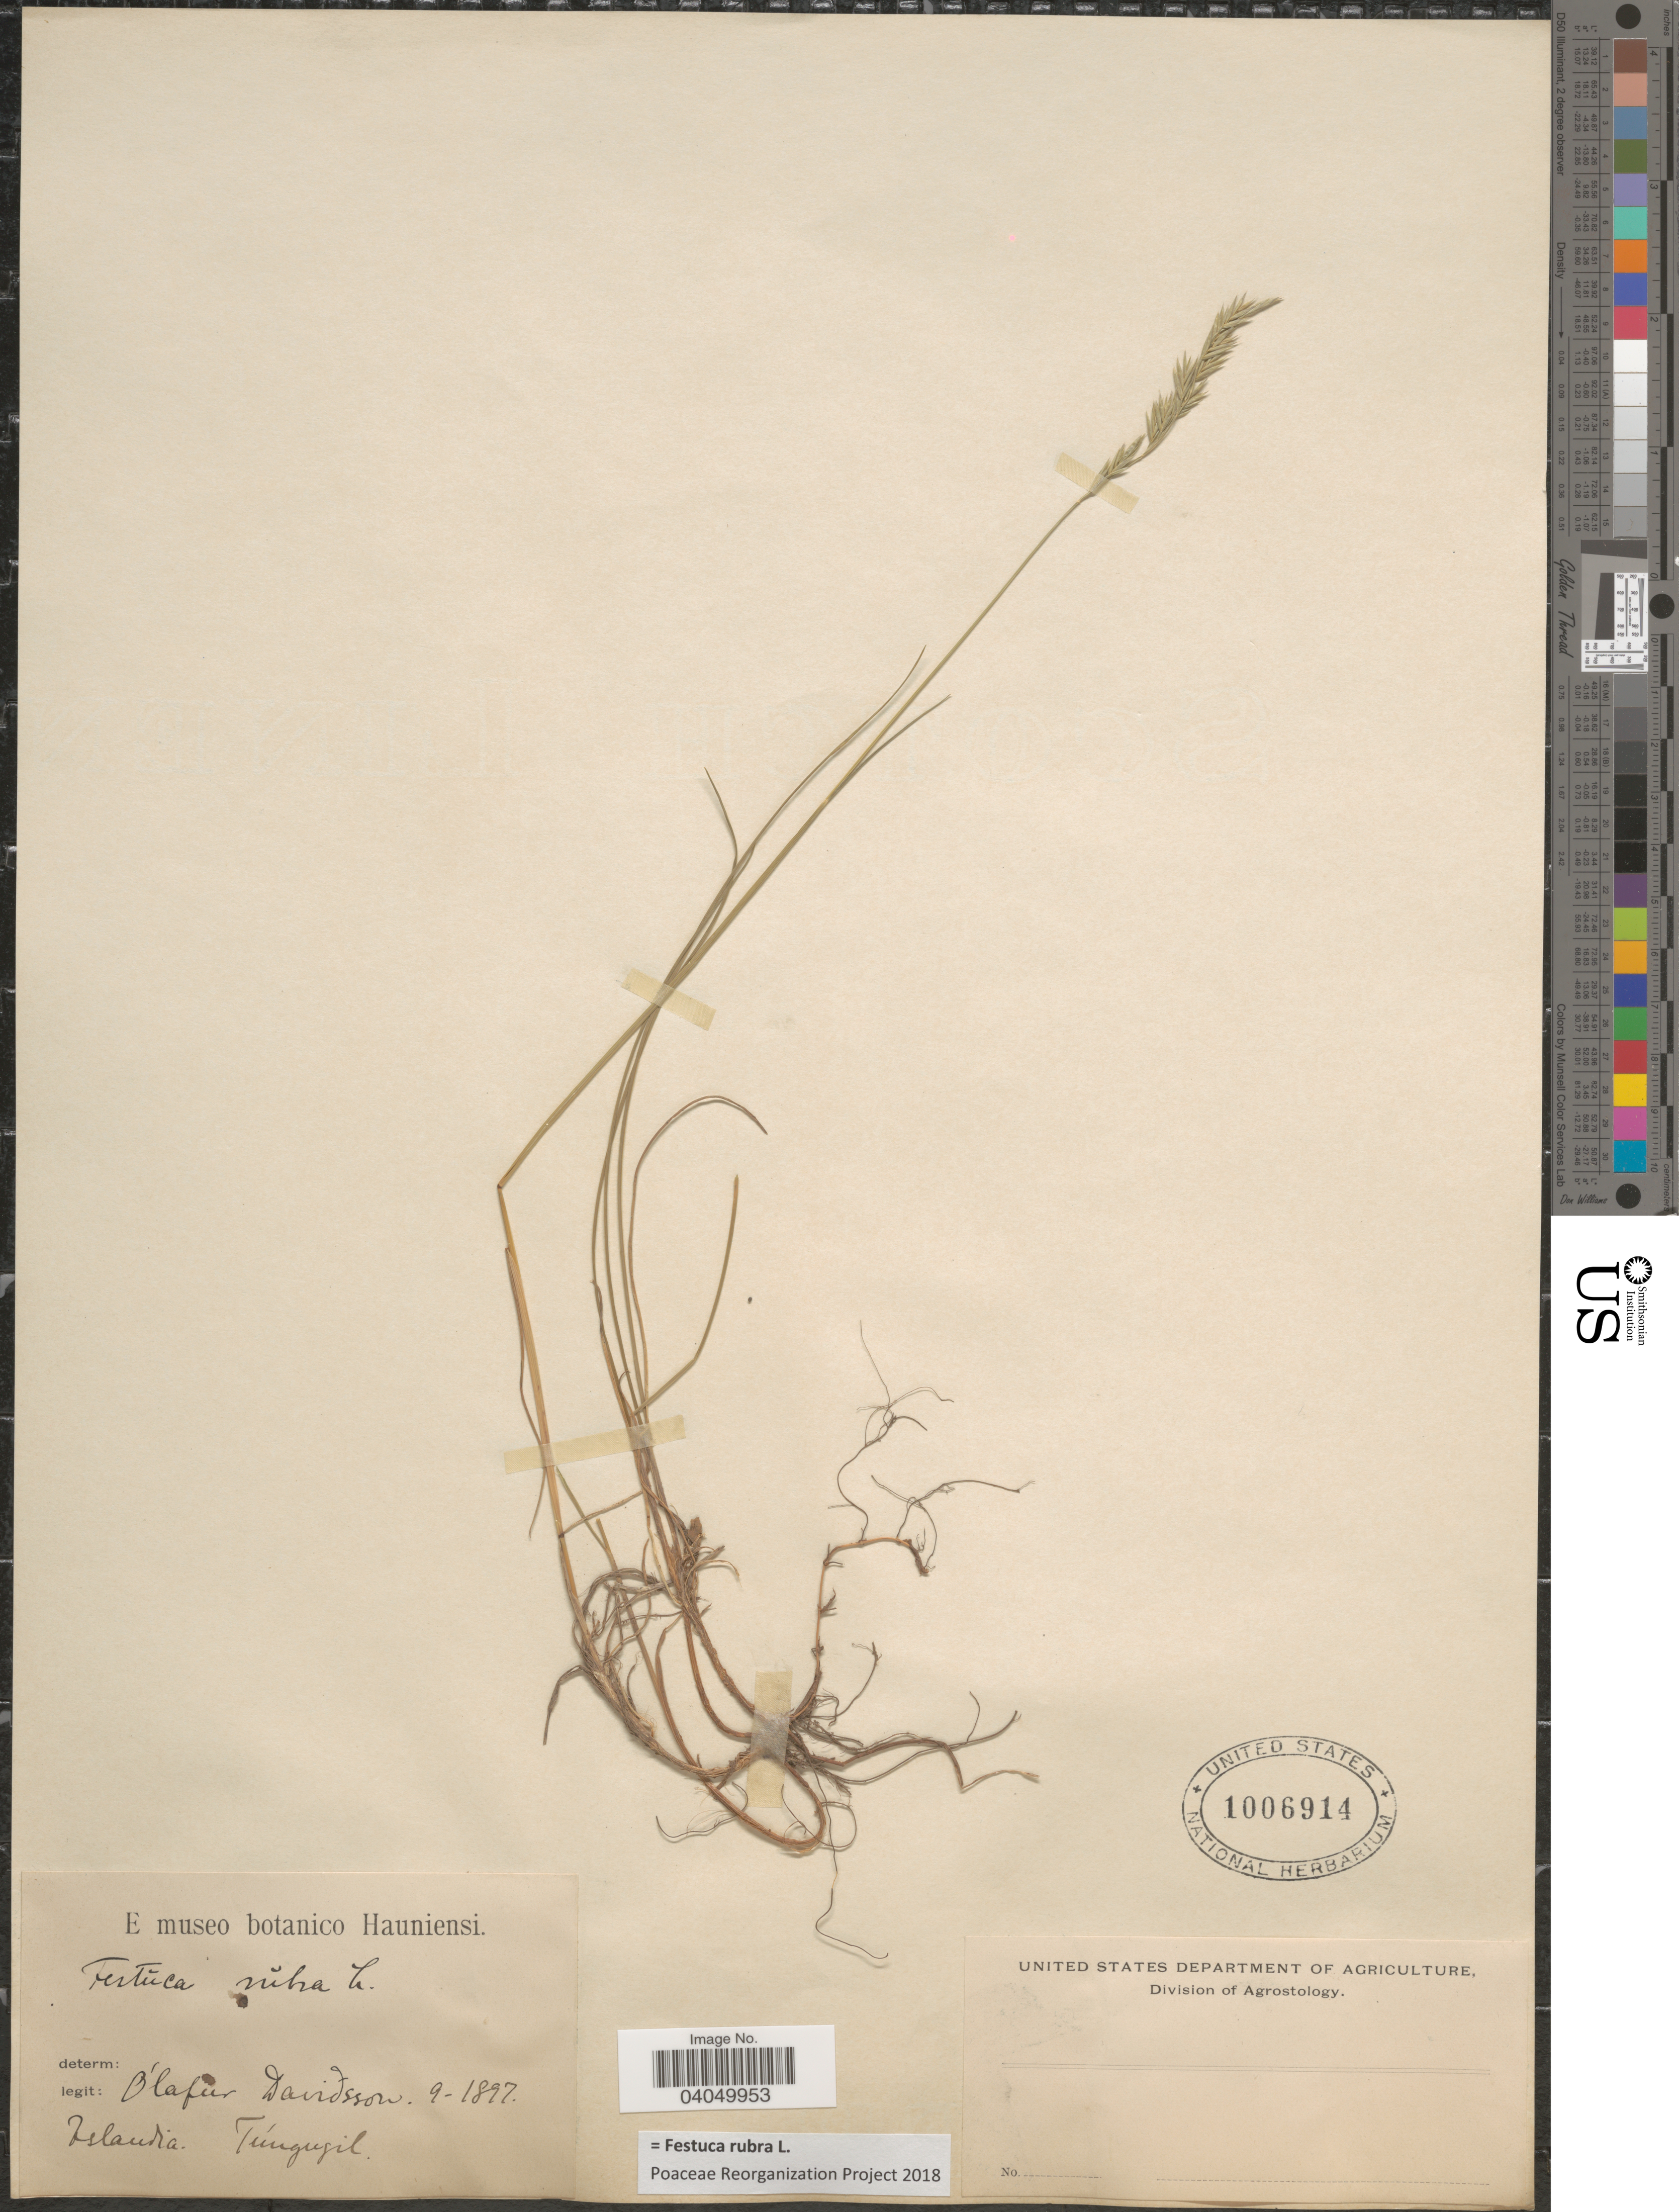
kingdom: Plantae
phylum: Tracheophyta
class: Liliopsida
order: Poales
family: Poaceae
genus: Festuca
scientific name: Festuca rubra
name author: L.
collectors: O. Davidson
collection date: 1897-09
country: Iceland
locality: Islandia. Túngugil.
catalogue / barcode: US 1006914